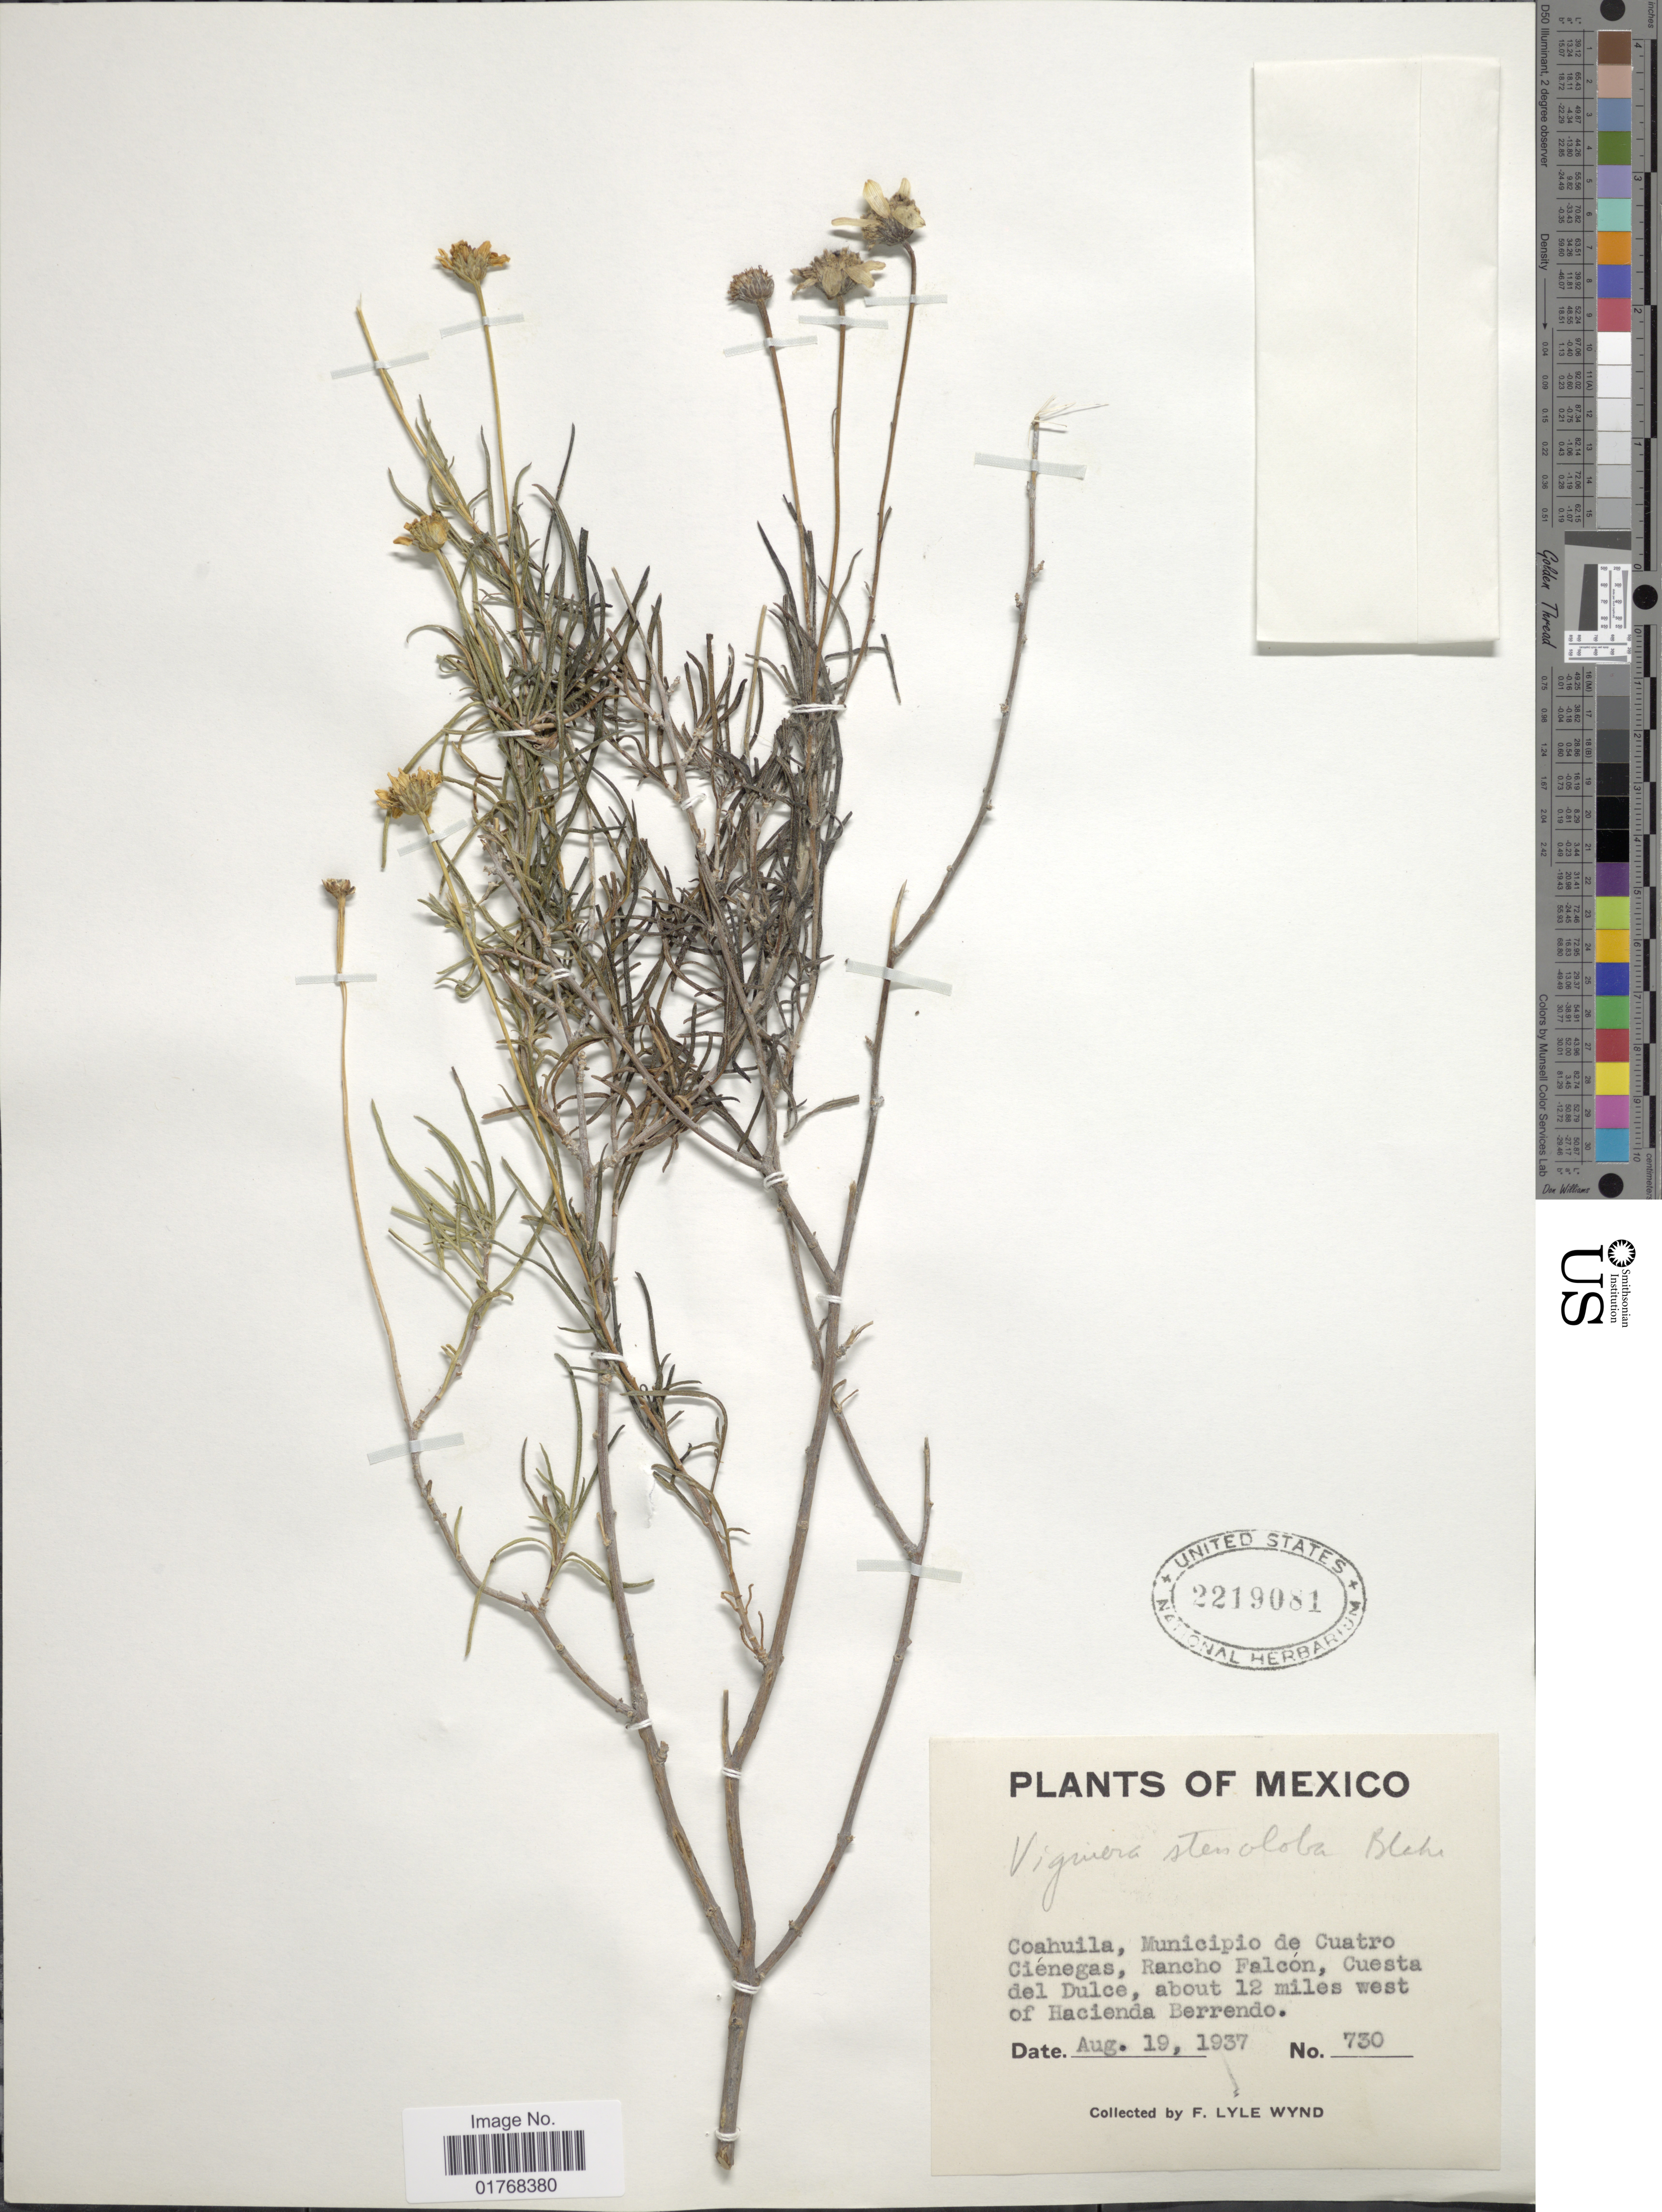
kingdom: Plantae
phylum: Tracheophyta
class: Magnoliopsida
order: Asterales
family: Asteraceae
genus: Viguiera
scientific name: Viguiera stenoloba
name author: S.F. Blake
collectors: F. L. Wynd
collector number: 730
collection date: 1937-08-19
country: Mexico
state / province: Coahuila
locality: Municipio de Cuatro Cienegas, Rancho Falcón, Cuesta del Dulce, about 12 miles west of Hacienda Berrendo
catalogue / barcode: US 2219081